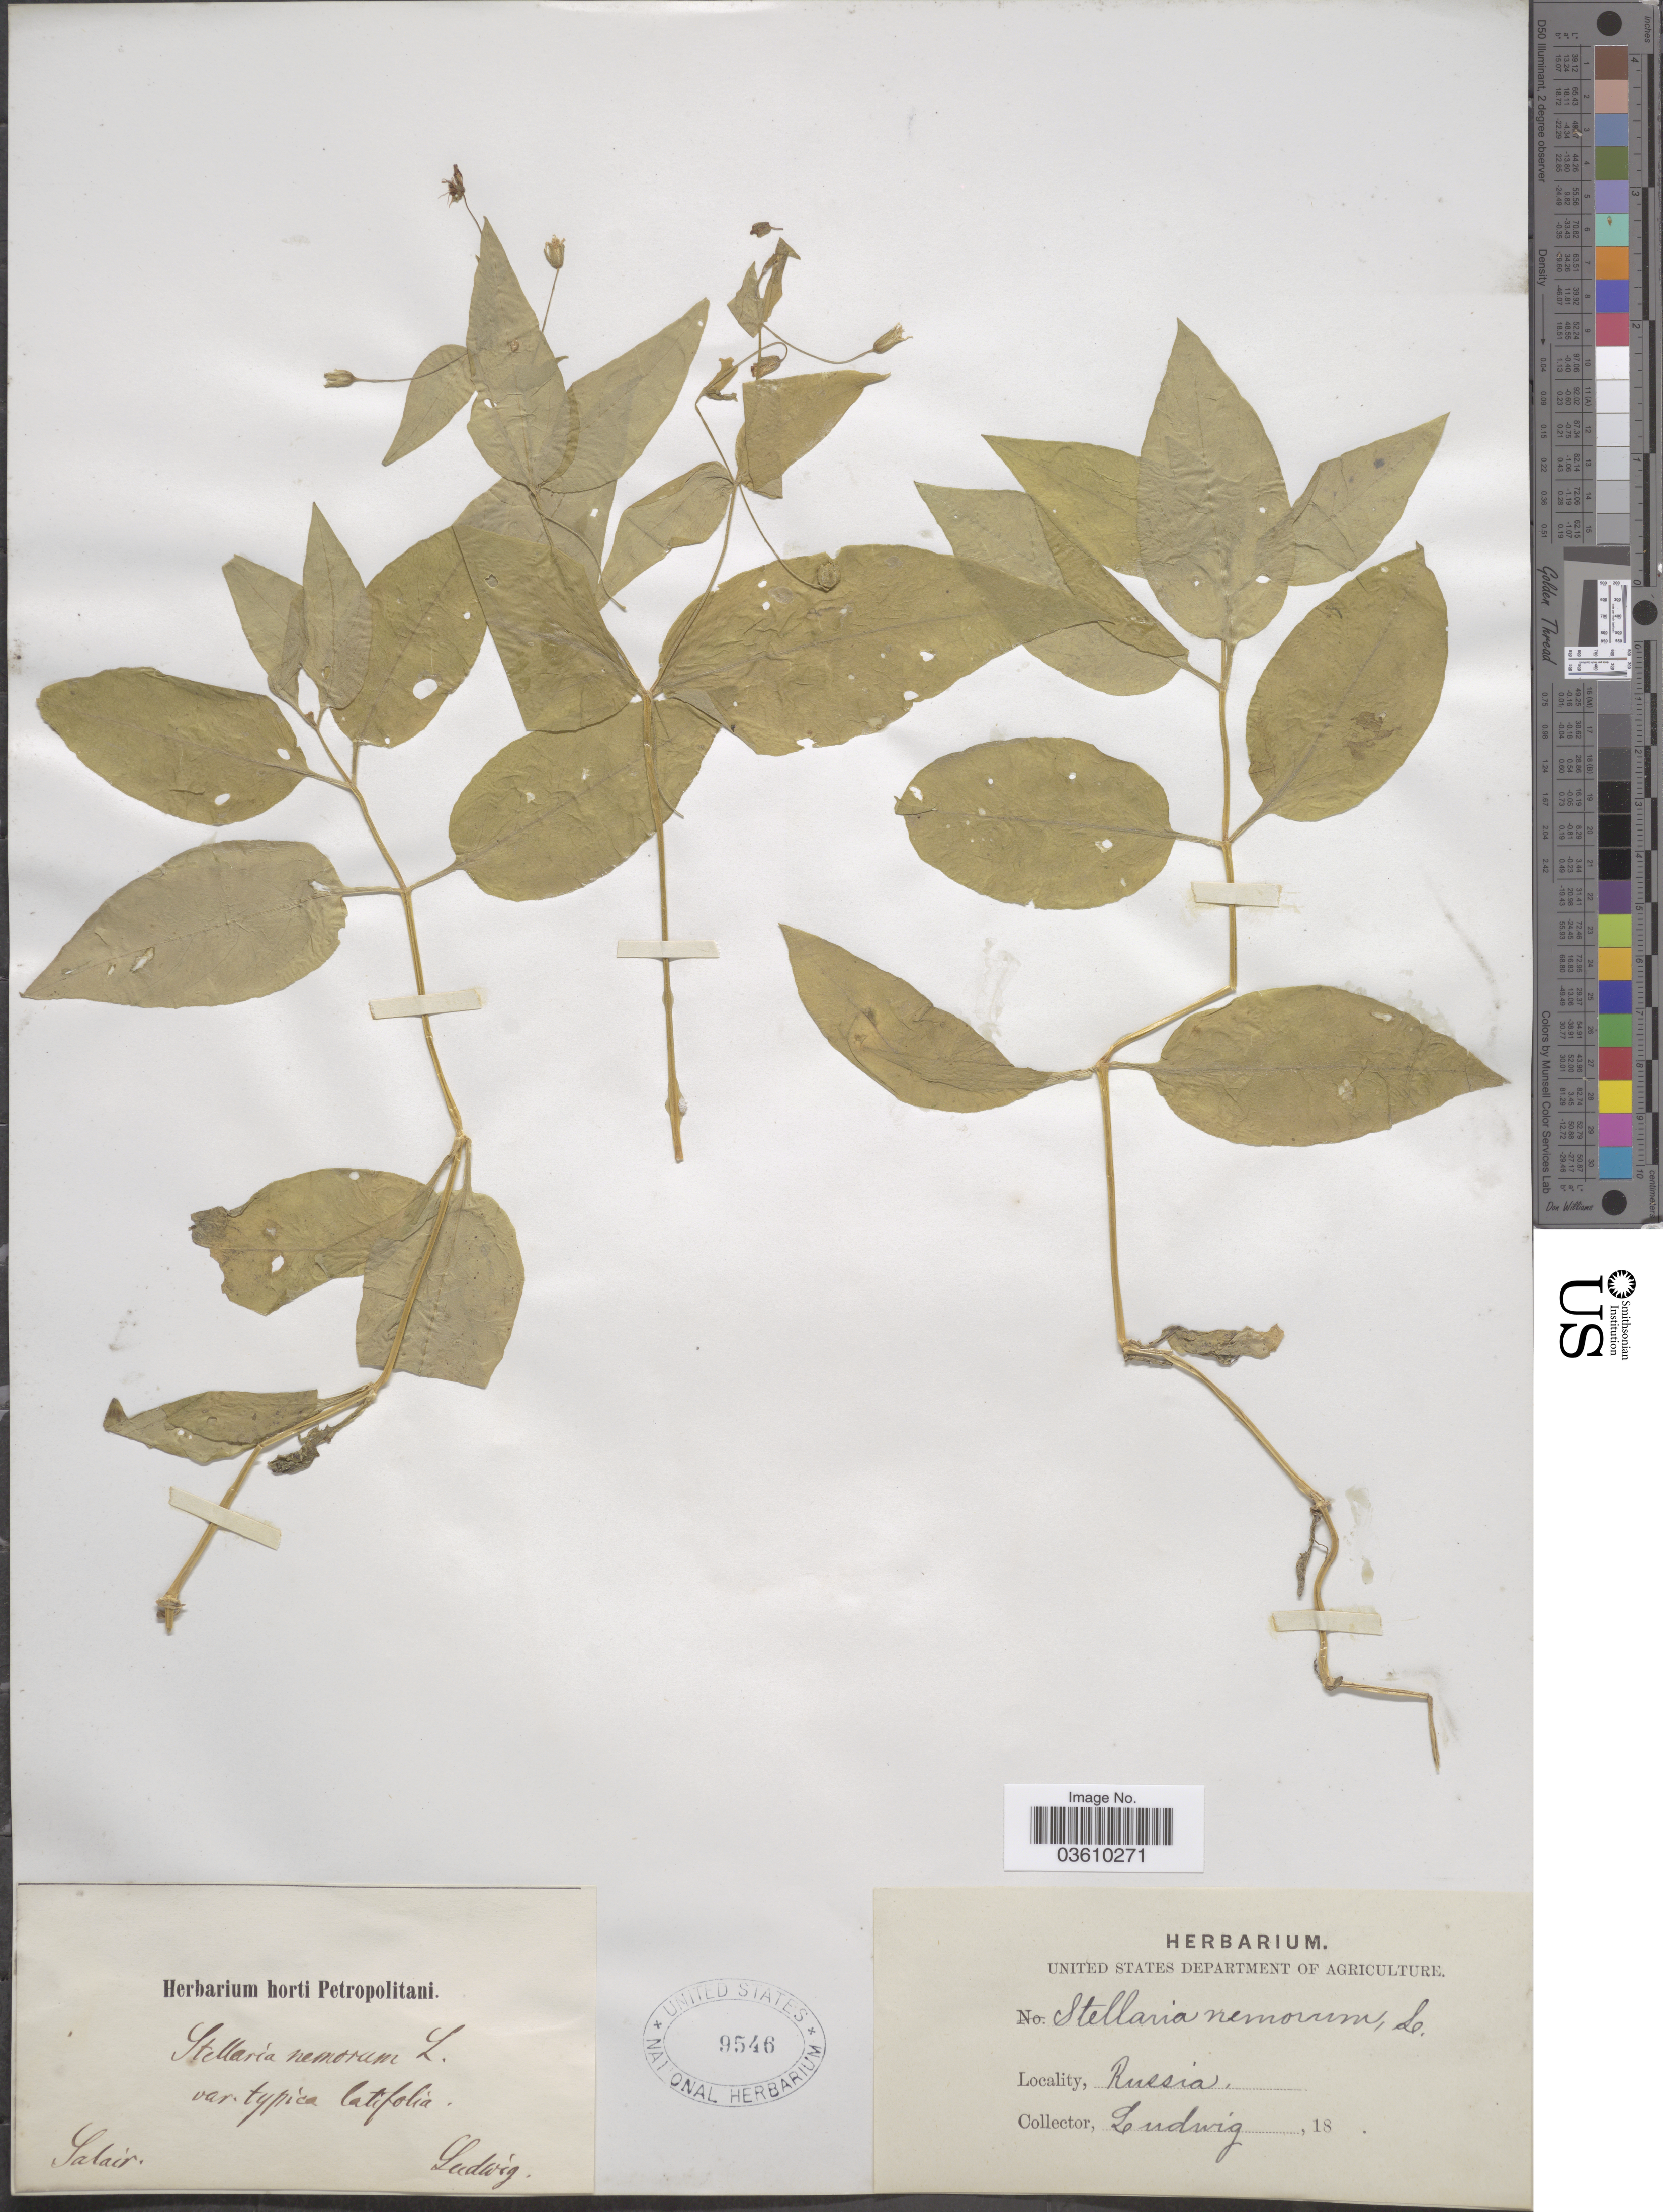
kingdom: Plantae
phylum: Tracheophyta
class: Magnoliopsida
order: Caryophyllales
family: Caryophyllaceae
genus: Stellaria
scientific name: Stellaria nemorum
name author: L.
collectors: Ludwig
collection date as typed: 18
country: Russian Federation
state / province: Kemerovo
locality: Salair. Russia.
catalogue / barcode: US 9546